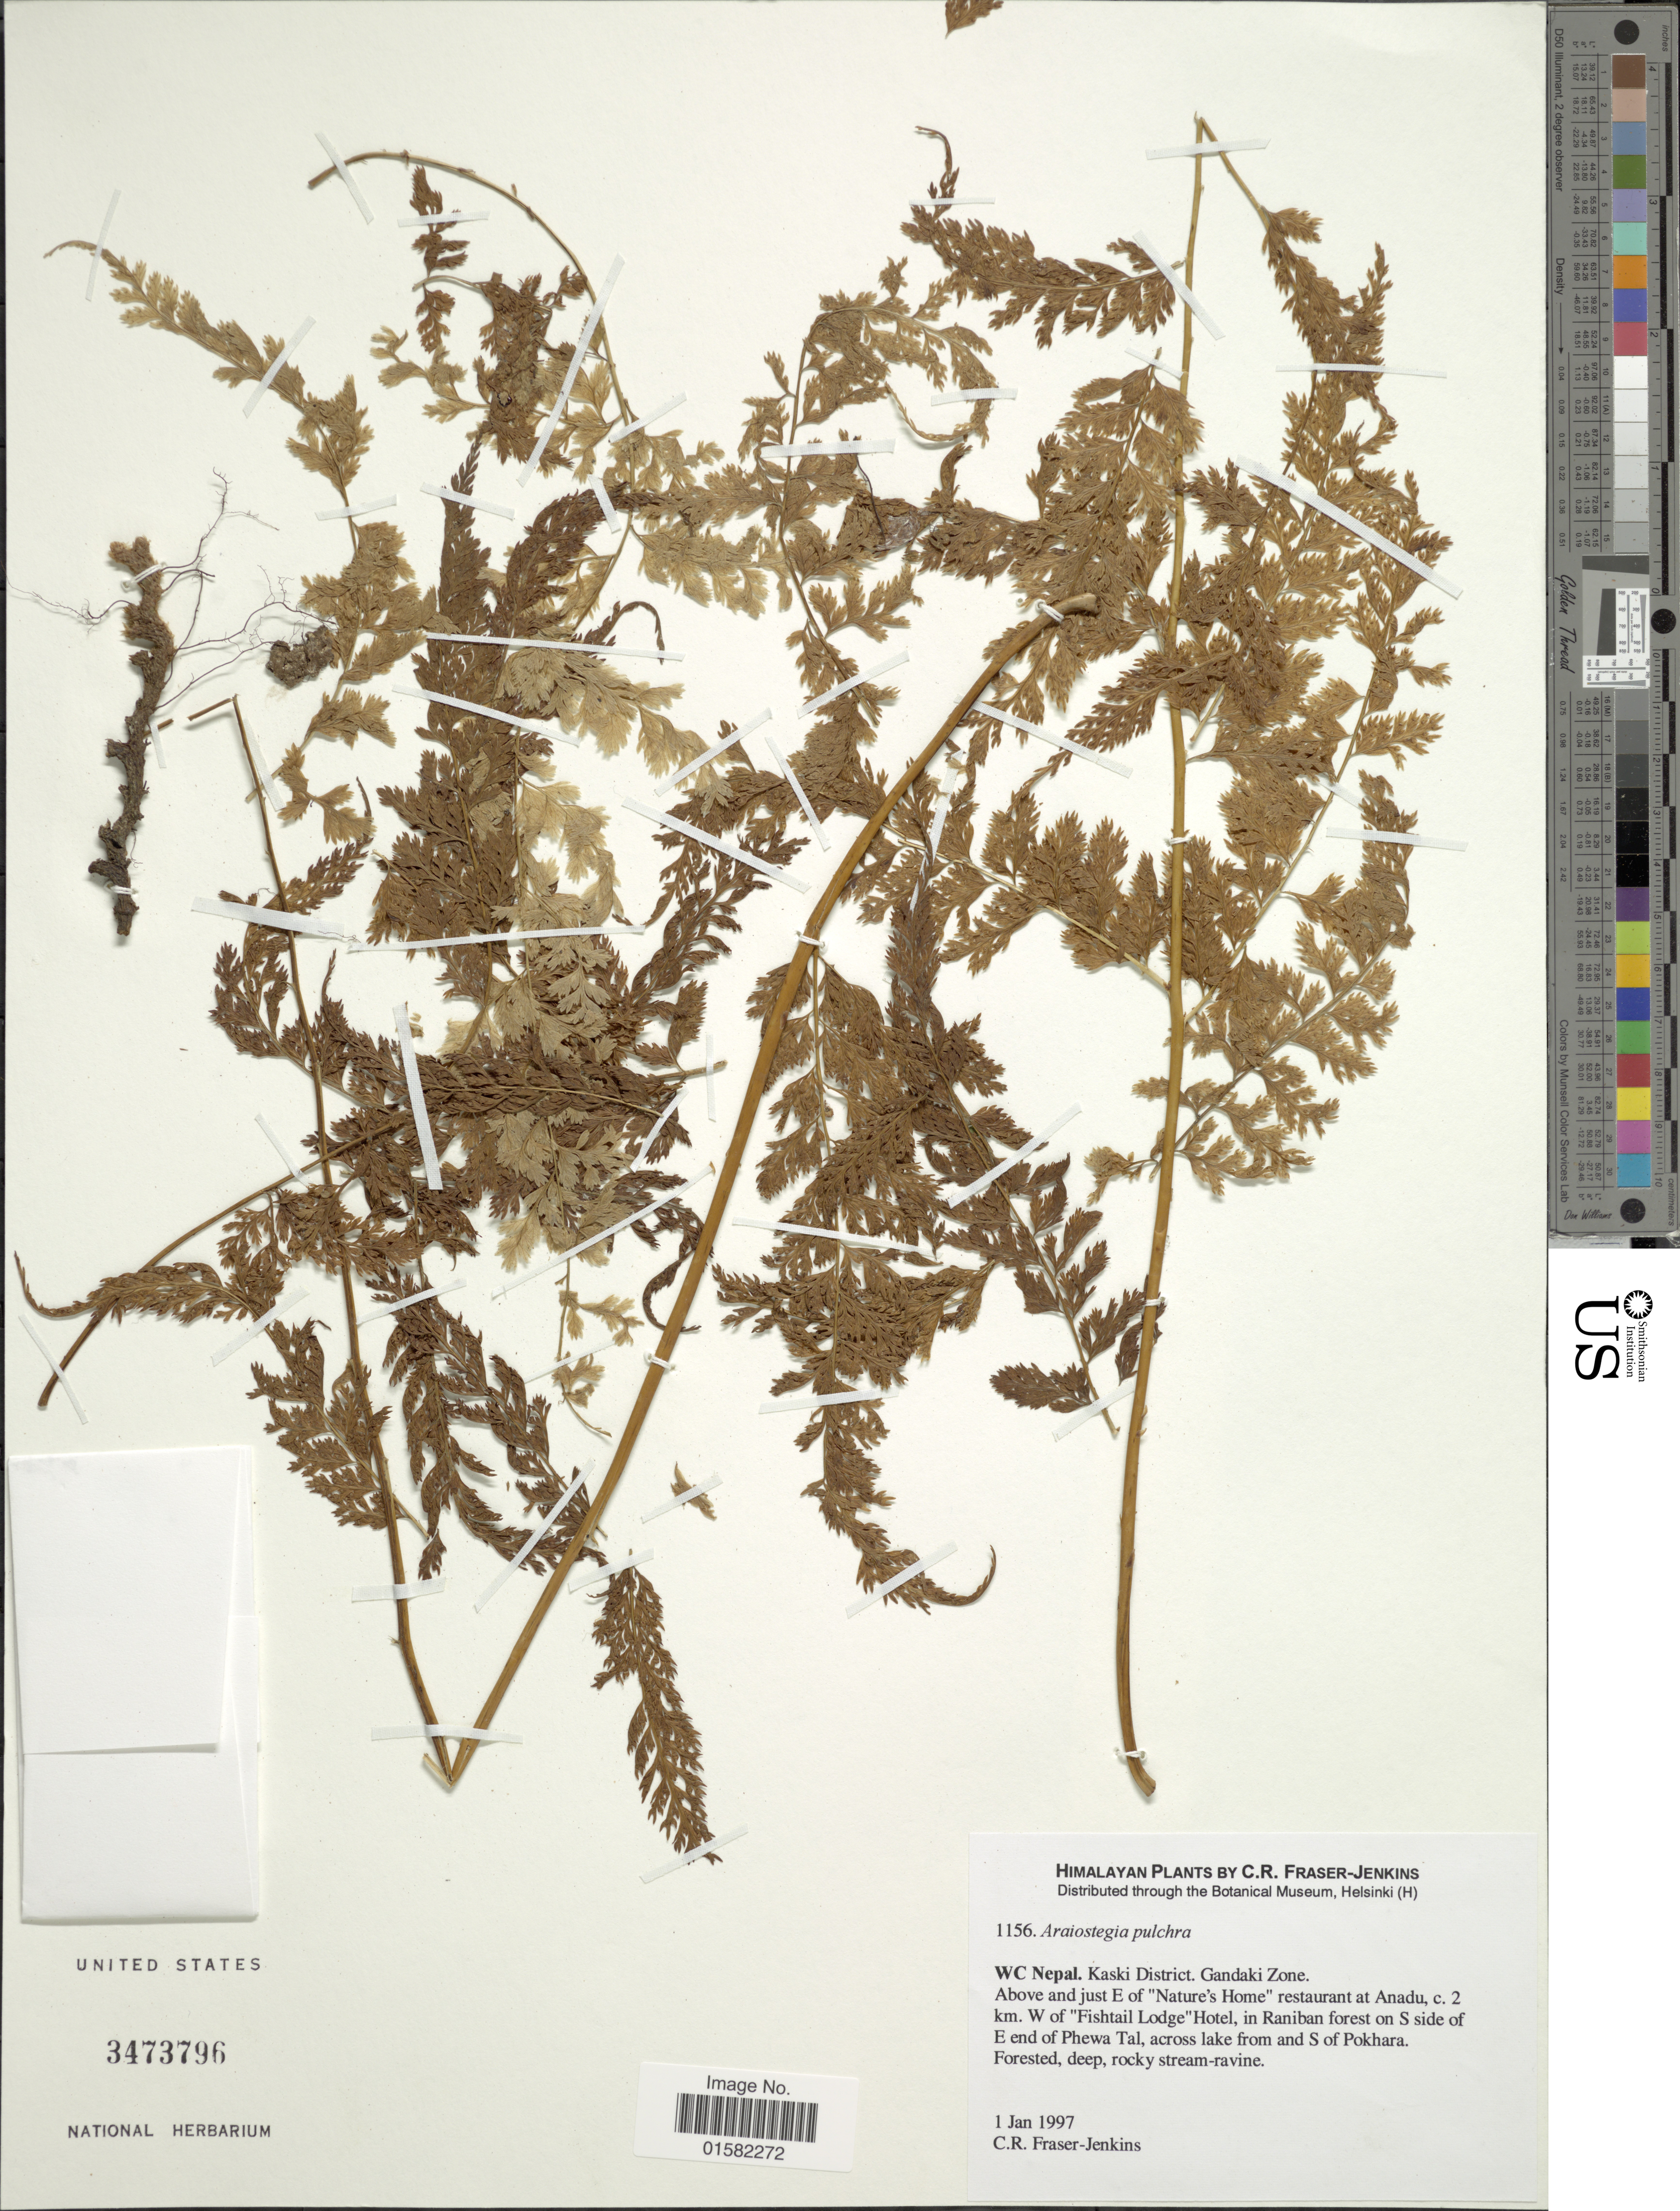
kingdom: Plantae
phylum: Tracheophyta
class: Polypodiopsida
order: Polypodiales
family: Davalliaceae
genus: Davallodes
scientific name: Davallodes pulchra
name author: (D. Don) M. Kato & Tsutsumi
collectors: C. R. Fraser-Jenkins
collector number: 1156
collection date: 1997-01-01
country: Nepal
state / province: Gandaki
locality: WC Nepal. Kaski District. Gandaki Zone.. Above and just E of 'Natire's Home' restaurant at Anadu, c. 2 km. W of 'Fishtail Lodge' Hotel, in Raniban forest on S side of E end of Phewa Tal, across lake from and S of pokhara, Himalayan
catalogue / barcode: US 3473796